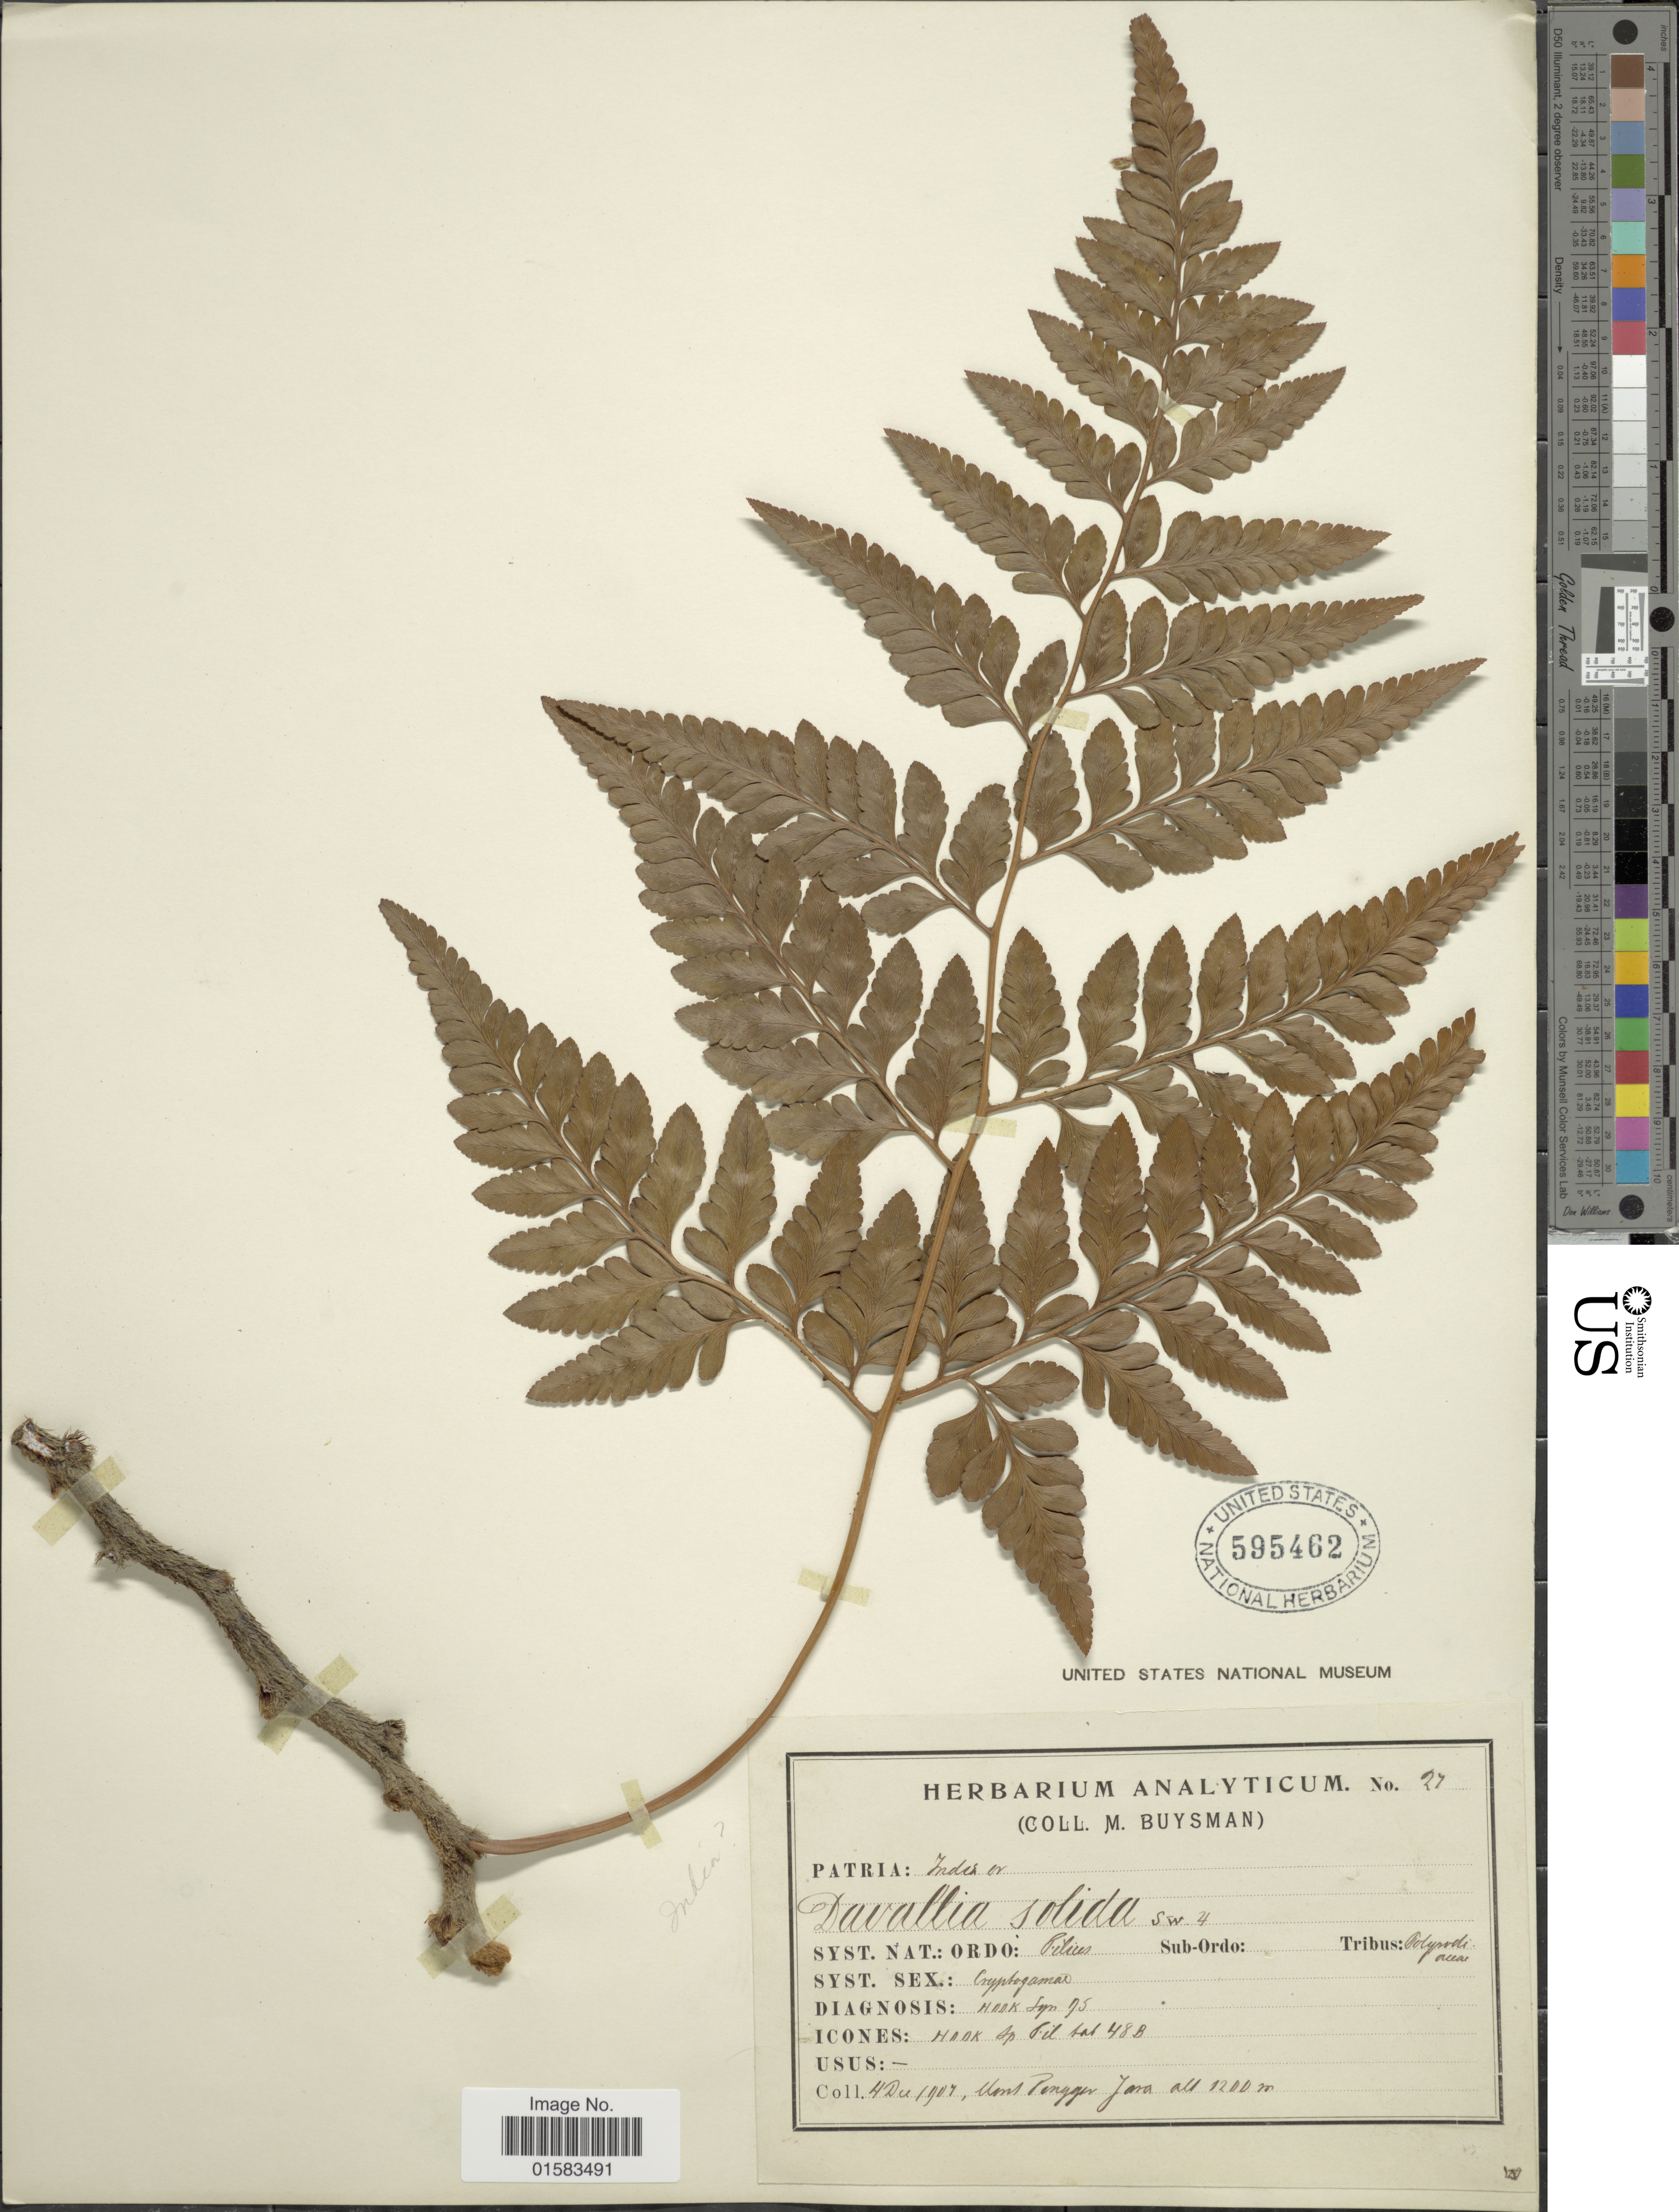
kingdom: Plantae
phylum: Tracheophyta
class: Polypodiopsida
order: Polypodiales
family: Davalliaceae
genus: Davallia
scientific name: Davallia solida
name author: (G. Forst.) Sw.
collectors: M. Buysman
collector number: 27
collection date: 1907-12-04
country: Indonesia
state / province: Java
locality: Mont Tennger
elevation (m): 1200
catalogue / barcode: US 595462